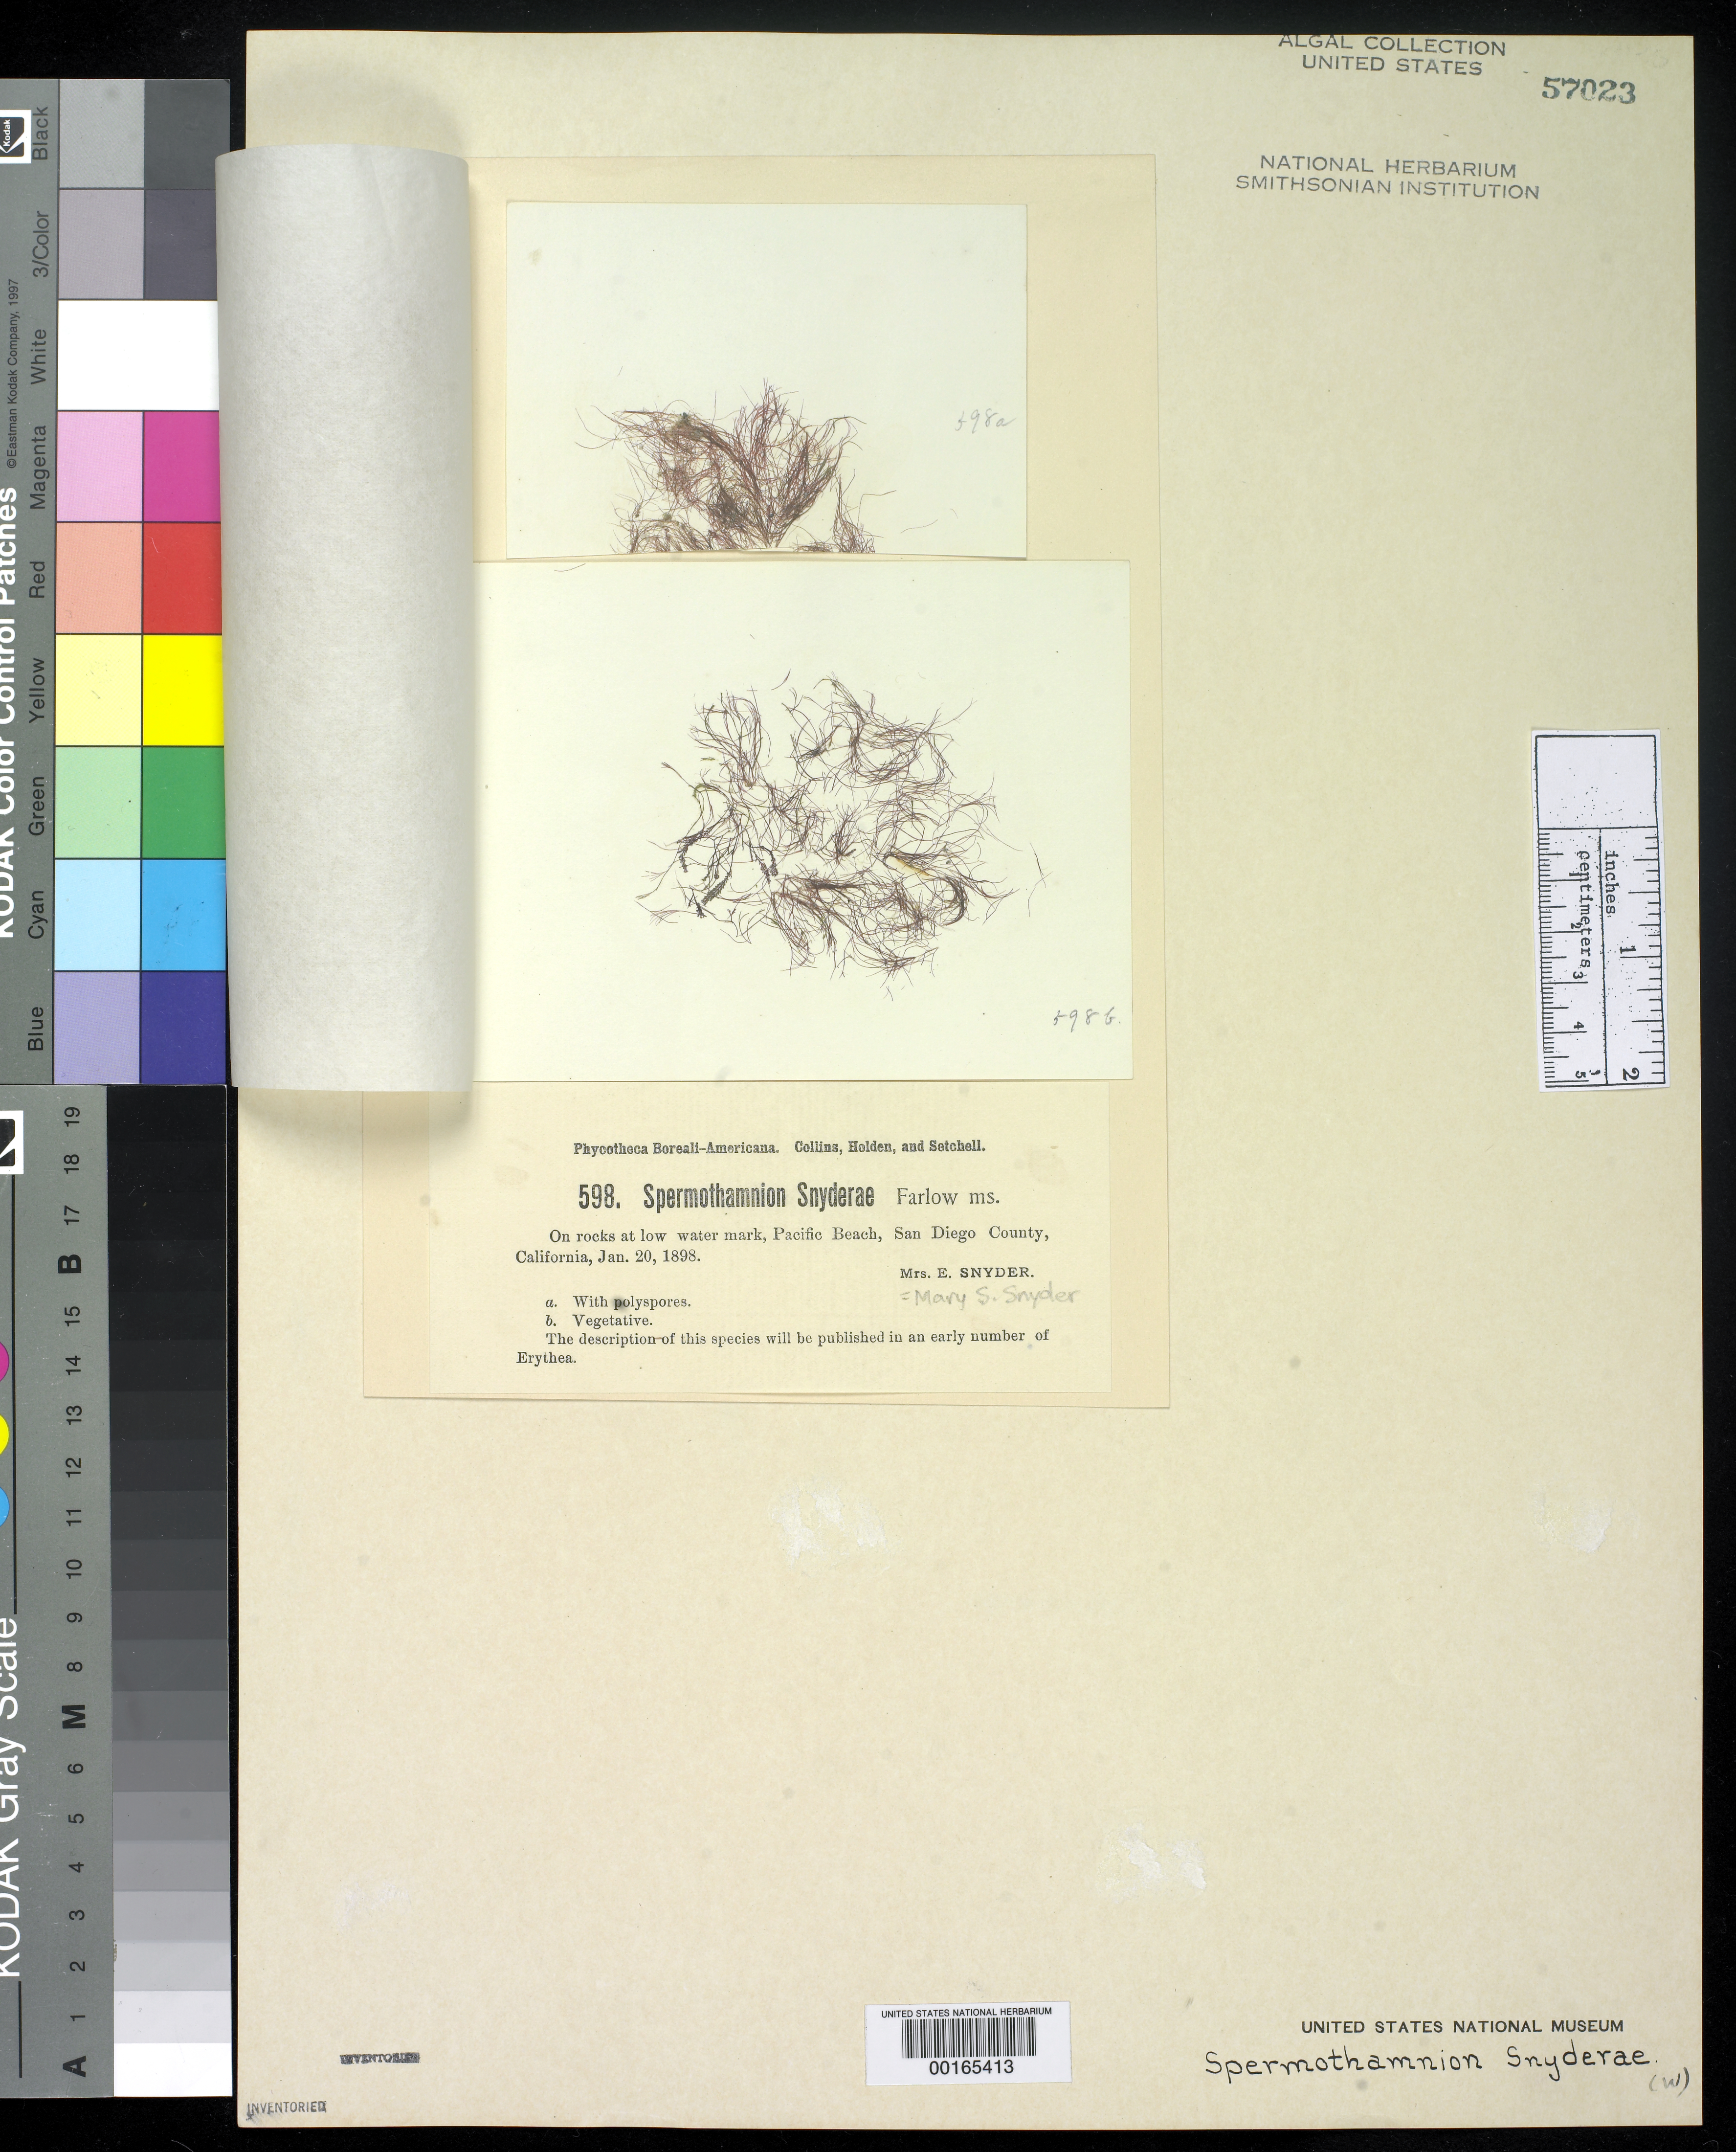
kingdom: Plantae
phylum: Rhodophyta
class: Florideophyceae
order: Ceramiales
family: Wrangeliaceae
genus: Spermothamnion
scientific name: Spermothamnion snyderae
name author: Farl.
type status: Isotype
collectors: M. Snyder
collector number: PB-A 598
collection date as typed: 20 Jan 1898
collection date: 1898-01-20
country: United States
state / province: California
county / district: San Diego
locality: Pacific Beach.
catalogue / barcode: US 57023